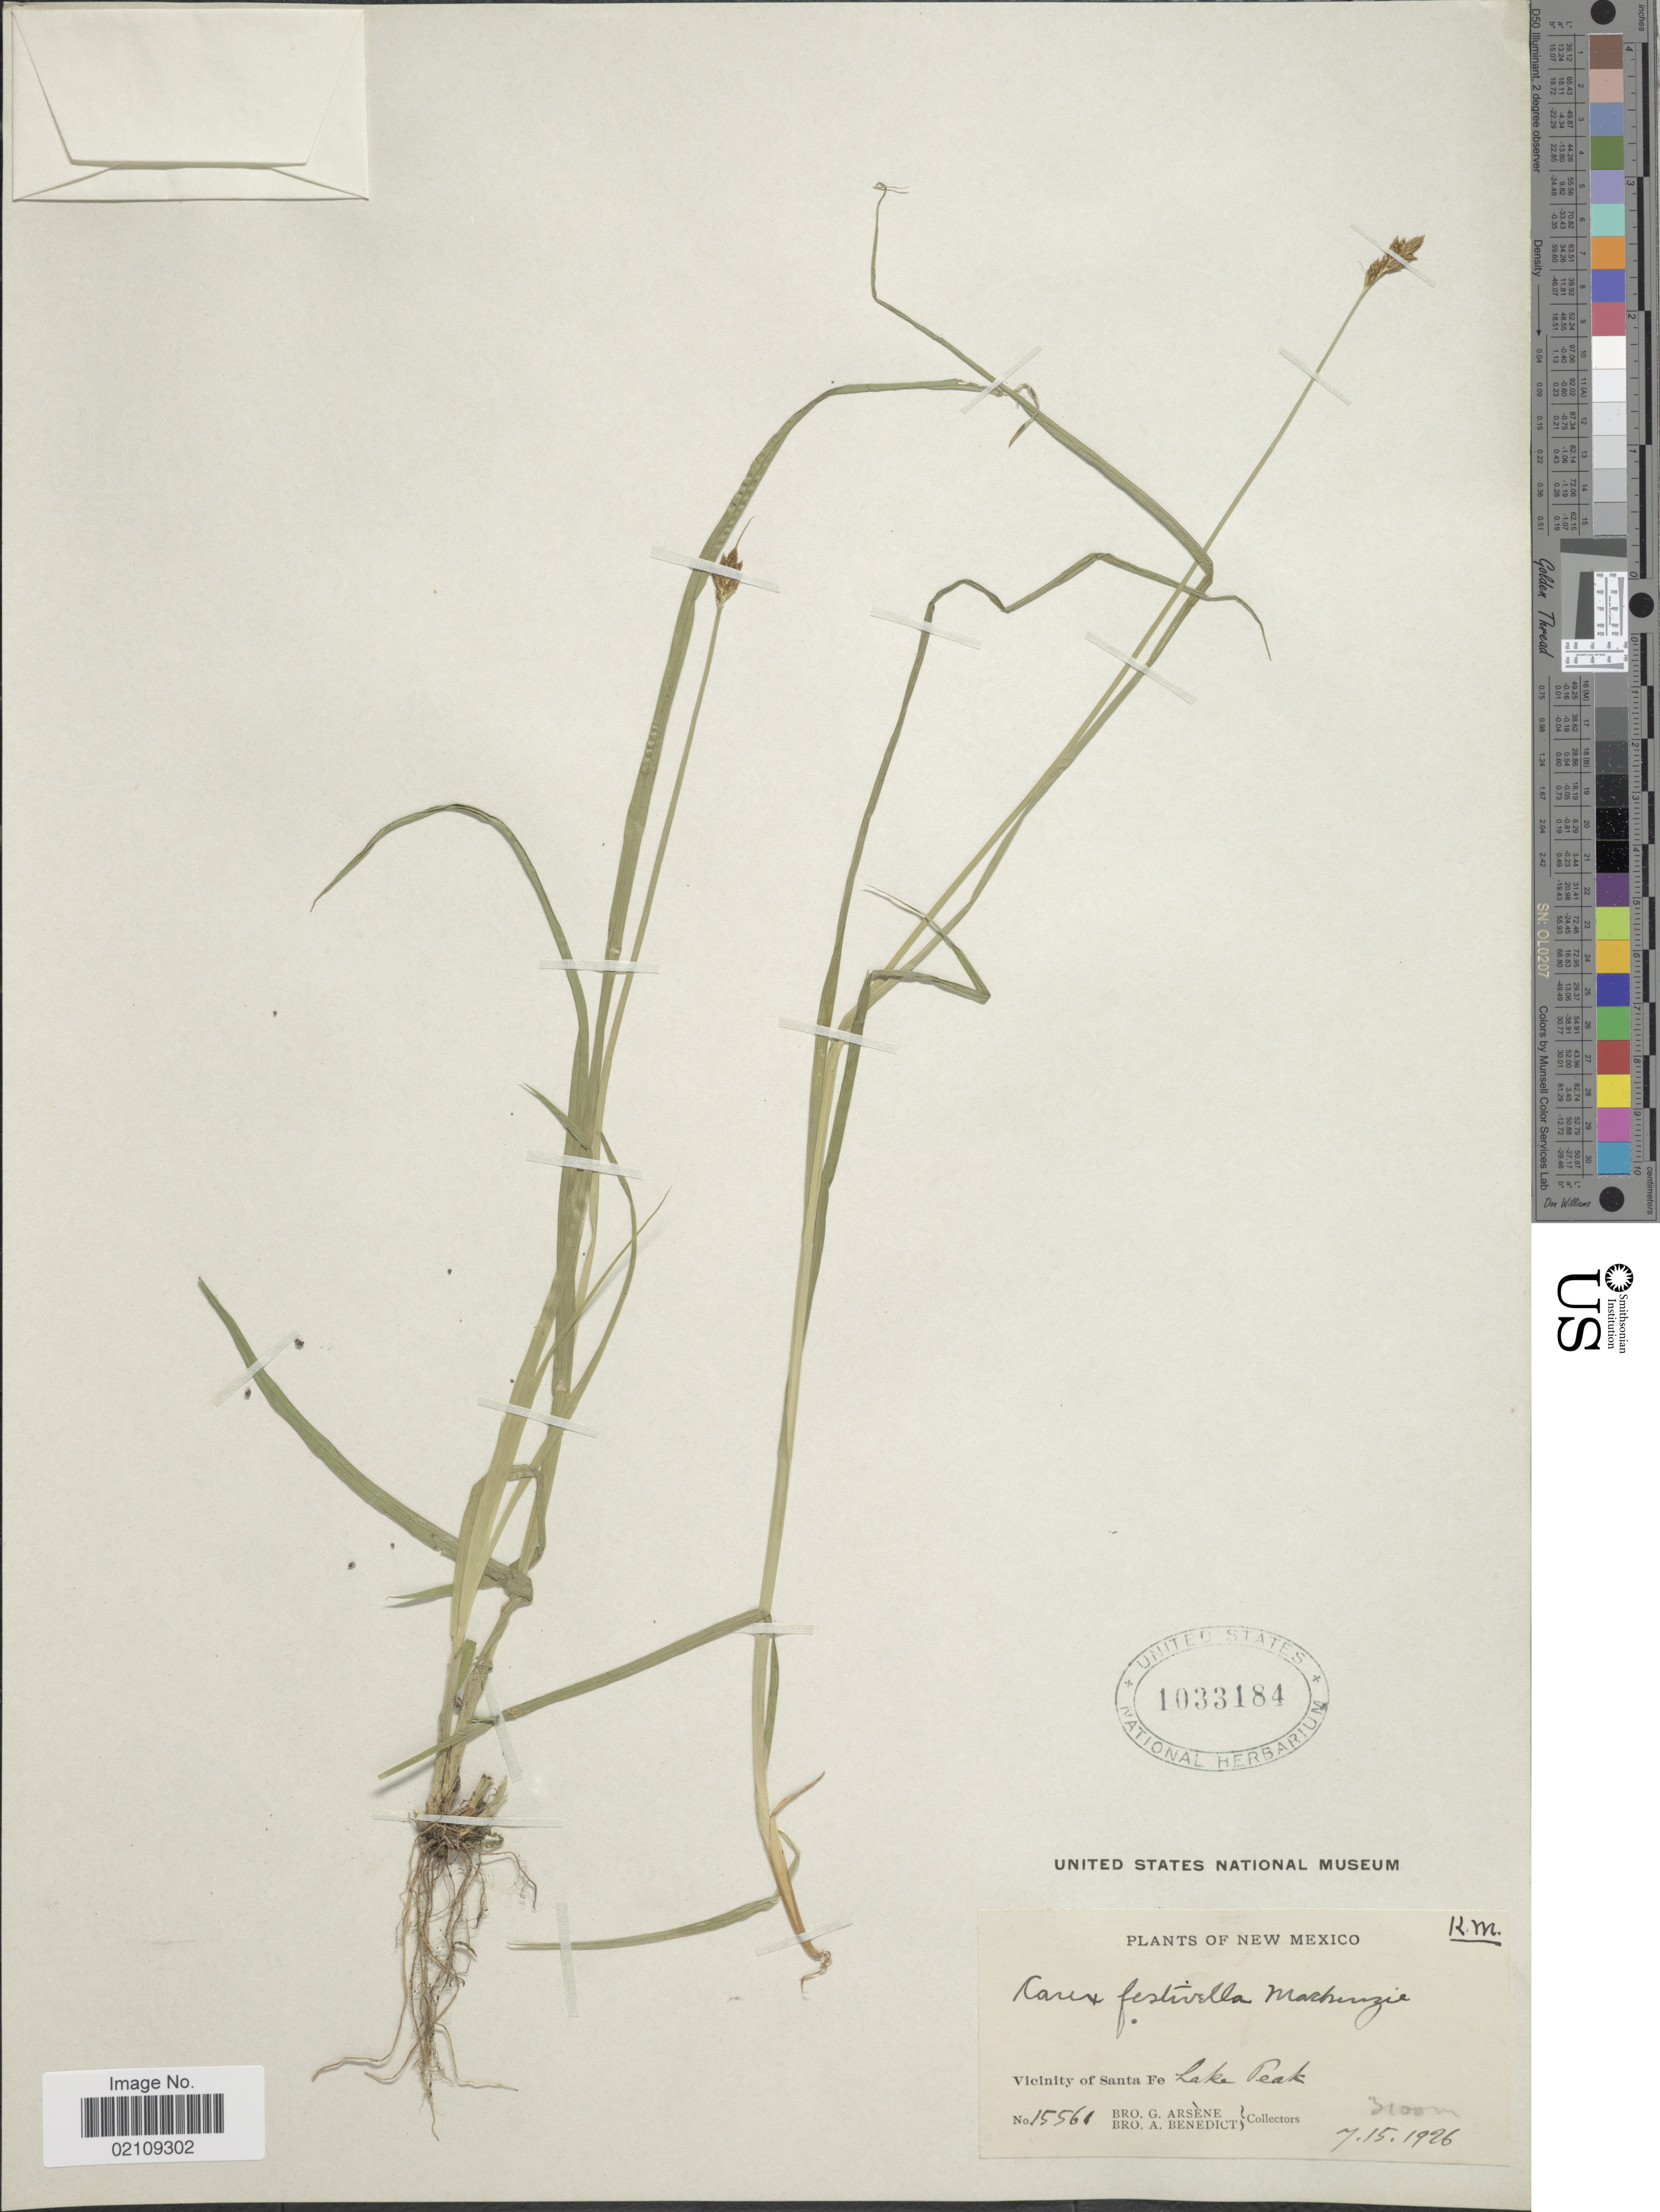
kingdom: Plantae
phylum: Tracheophyta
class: Liliopsida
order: Poales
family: Cyperaceae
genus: Carex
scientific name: Carex microptera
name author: Mack.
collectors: Bro. G. Arsène & Bro. A. Benedict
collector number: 15561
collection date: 1926-07-15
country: United States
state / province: New Mexico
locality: Vicinity of Santa Fe, Lake Peak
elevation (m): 3100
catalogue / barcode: US 1033184